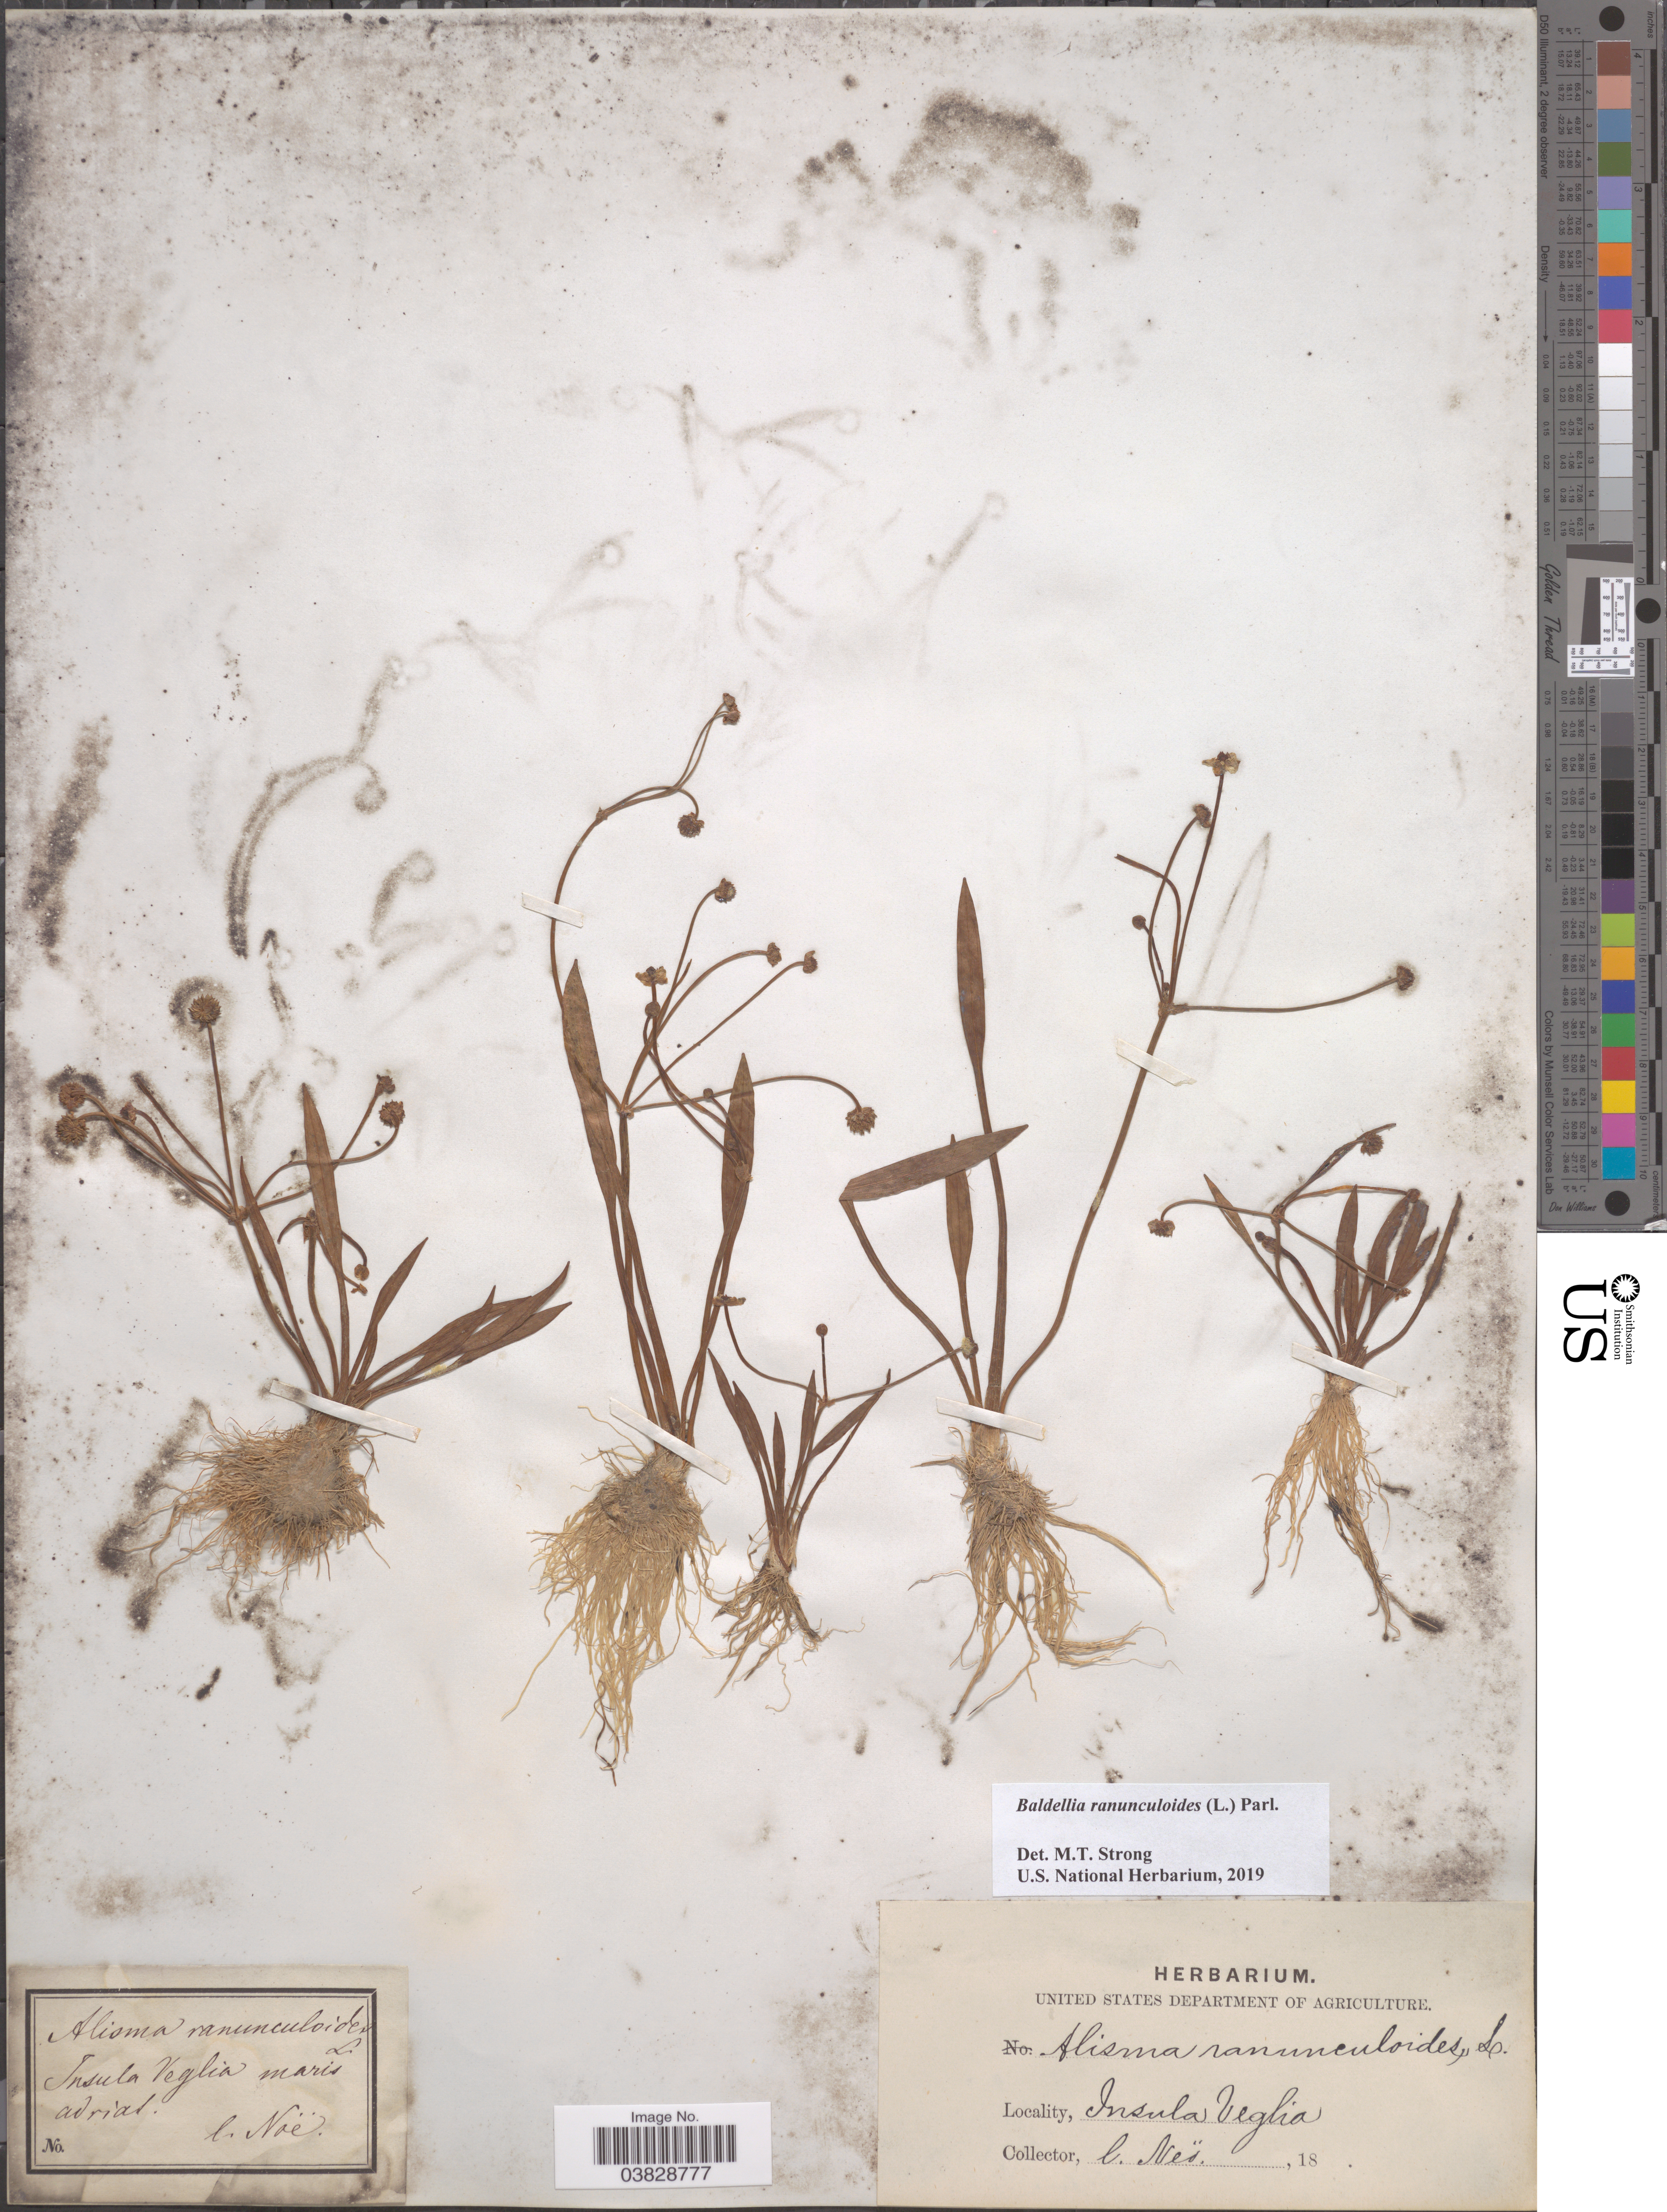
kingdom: Plantae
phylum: Tracheophyta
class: Liliopsida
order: Alismatales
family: Alismataceae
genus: Baldellia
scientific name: Baldellia ranunculoides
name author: (L.) Parl.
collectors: Noë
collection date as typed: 18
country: Croatia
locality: Insula Veglia maris adrial.